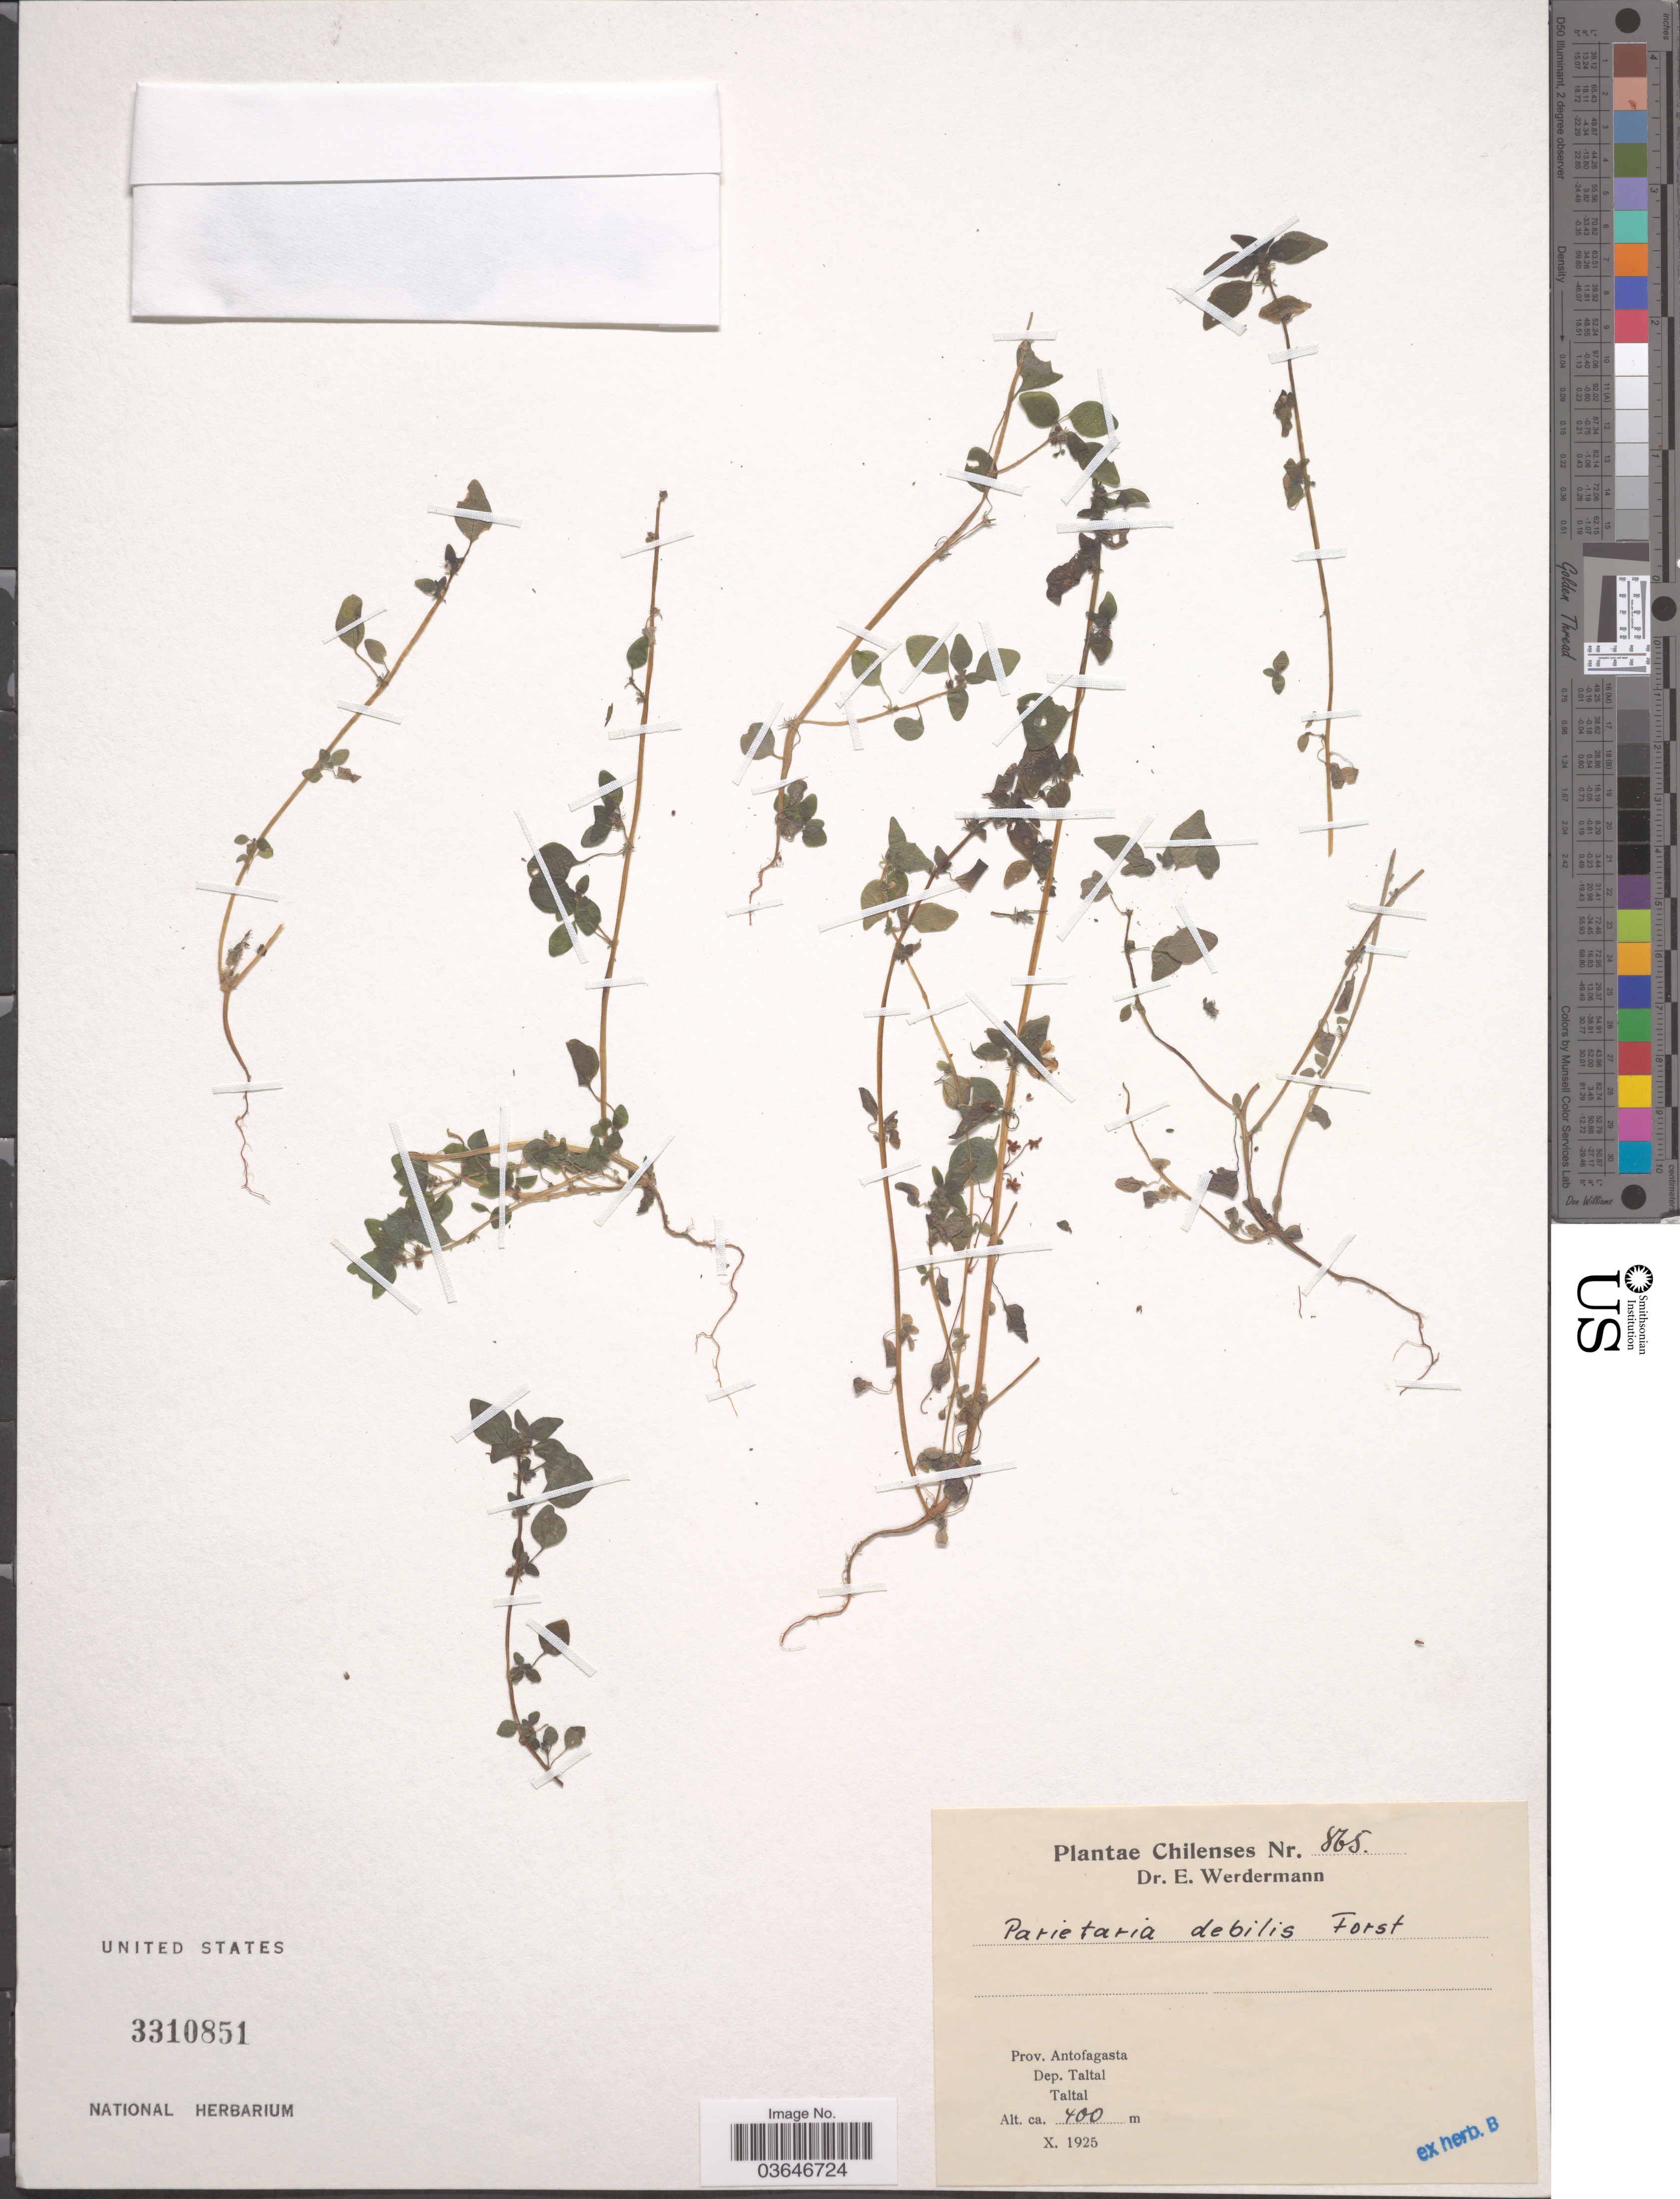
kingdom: Plantae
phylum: Tracheophyta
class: Magnoliopsida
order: Rosales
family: Urticaceae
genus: Parietaria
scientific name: Parietaria debilis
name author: G. Forst.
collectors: E. Werdermann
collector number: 865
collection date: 1925-10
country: Chile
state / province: Antofagasta (II)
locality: Dep. Taltal. Taltal.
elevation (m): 400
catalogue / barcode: US 3310851